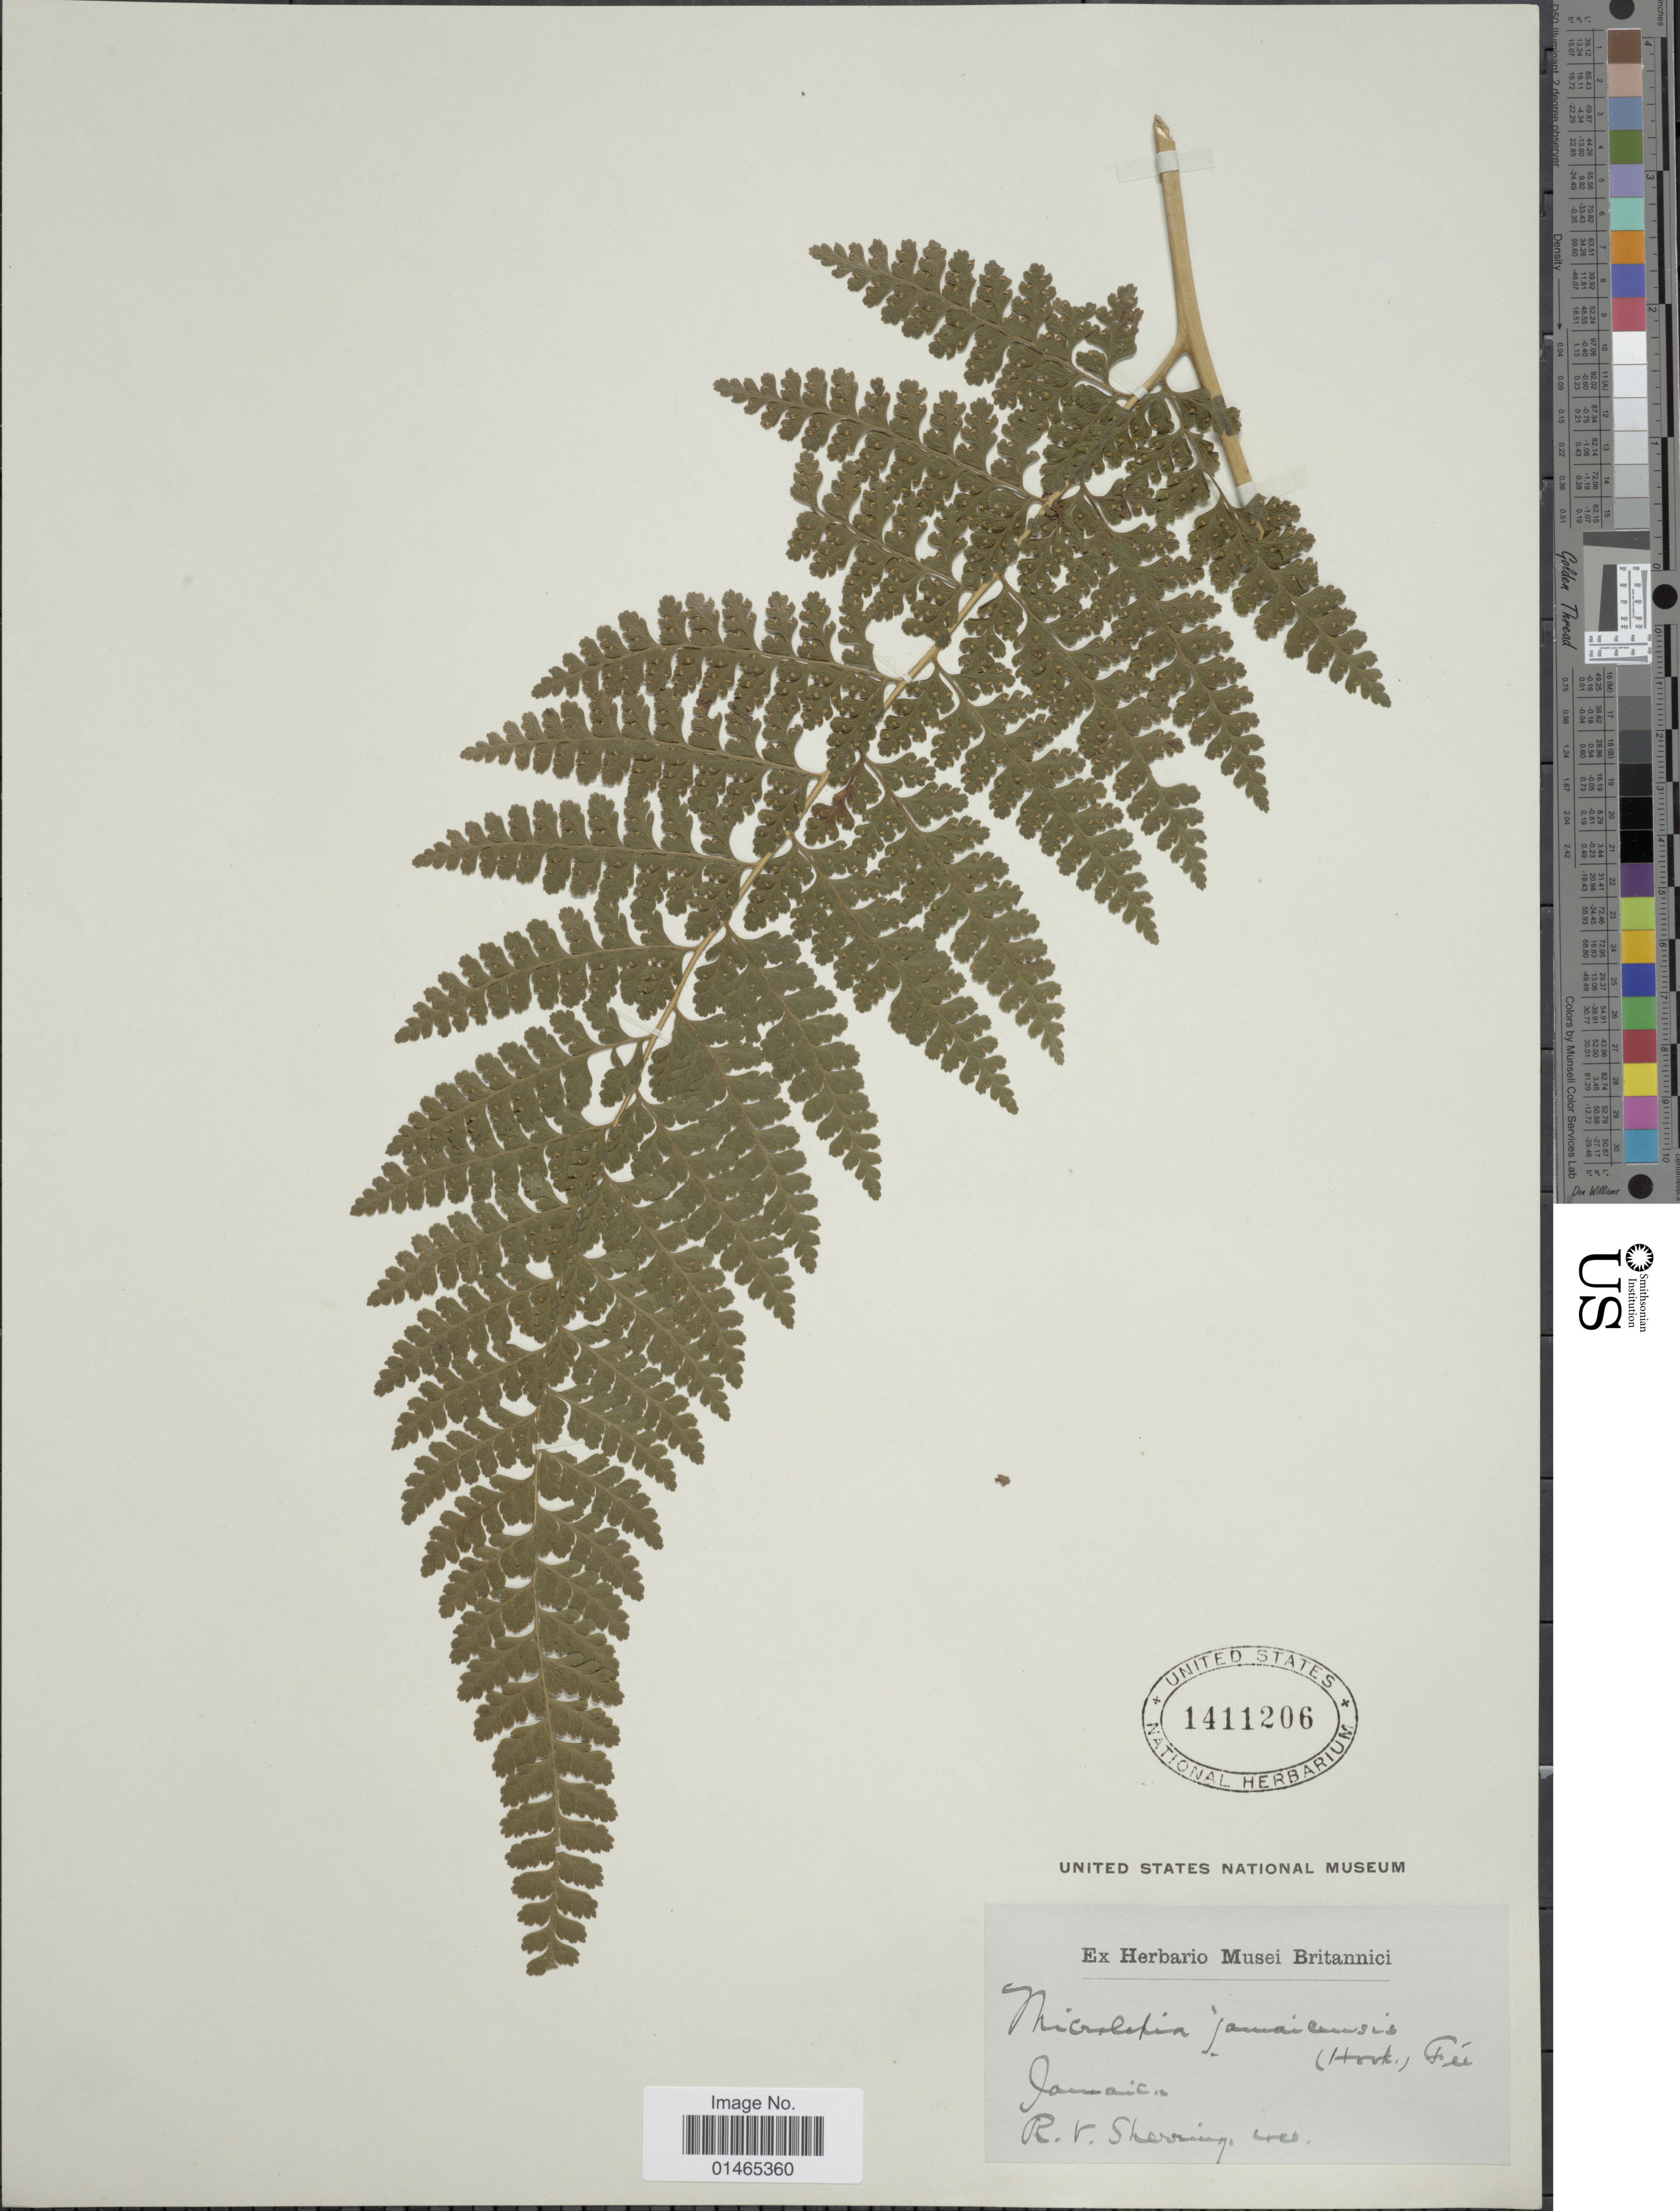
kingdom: Plantae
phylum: Tracheophyta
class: Polypodiopsida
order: Polypodiales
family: Dennstaedtiaceae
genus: Microlepia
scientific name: Microlepia jamaicensis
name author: (Hook.) Fée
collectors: R. Sherring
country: Jamaica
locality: Jamaica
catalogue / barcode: US 1411206